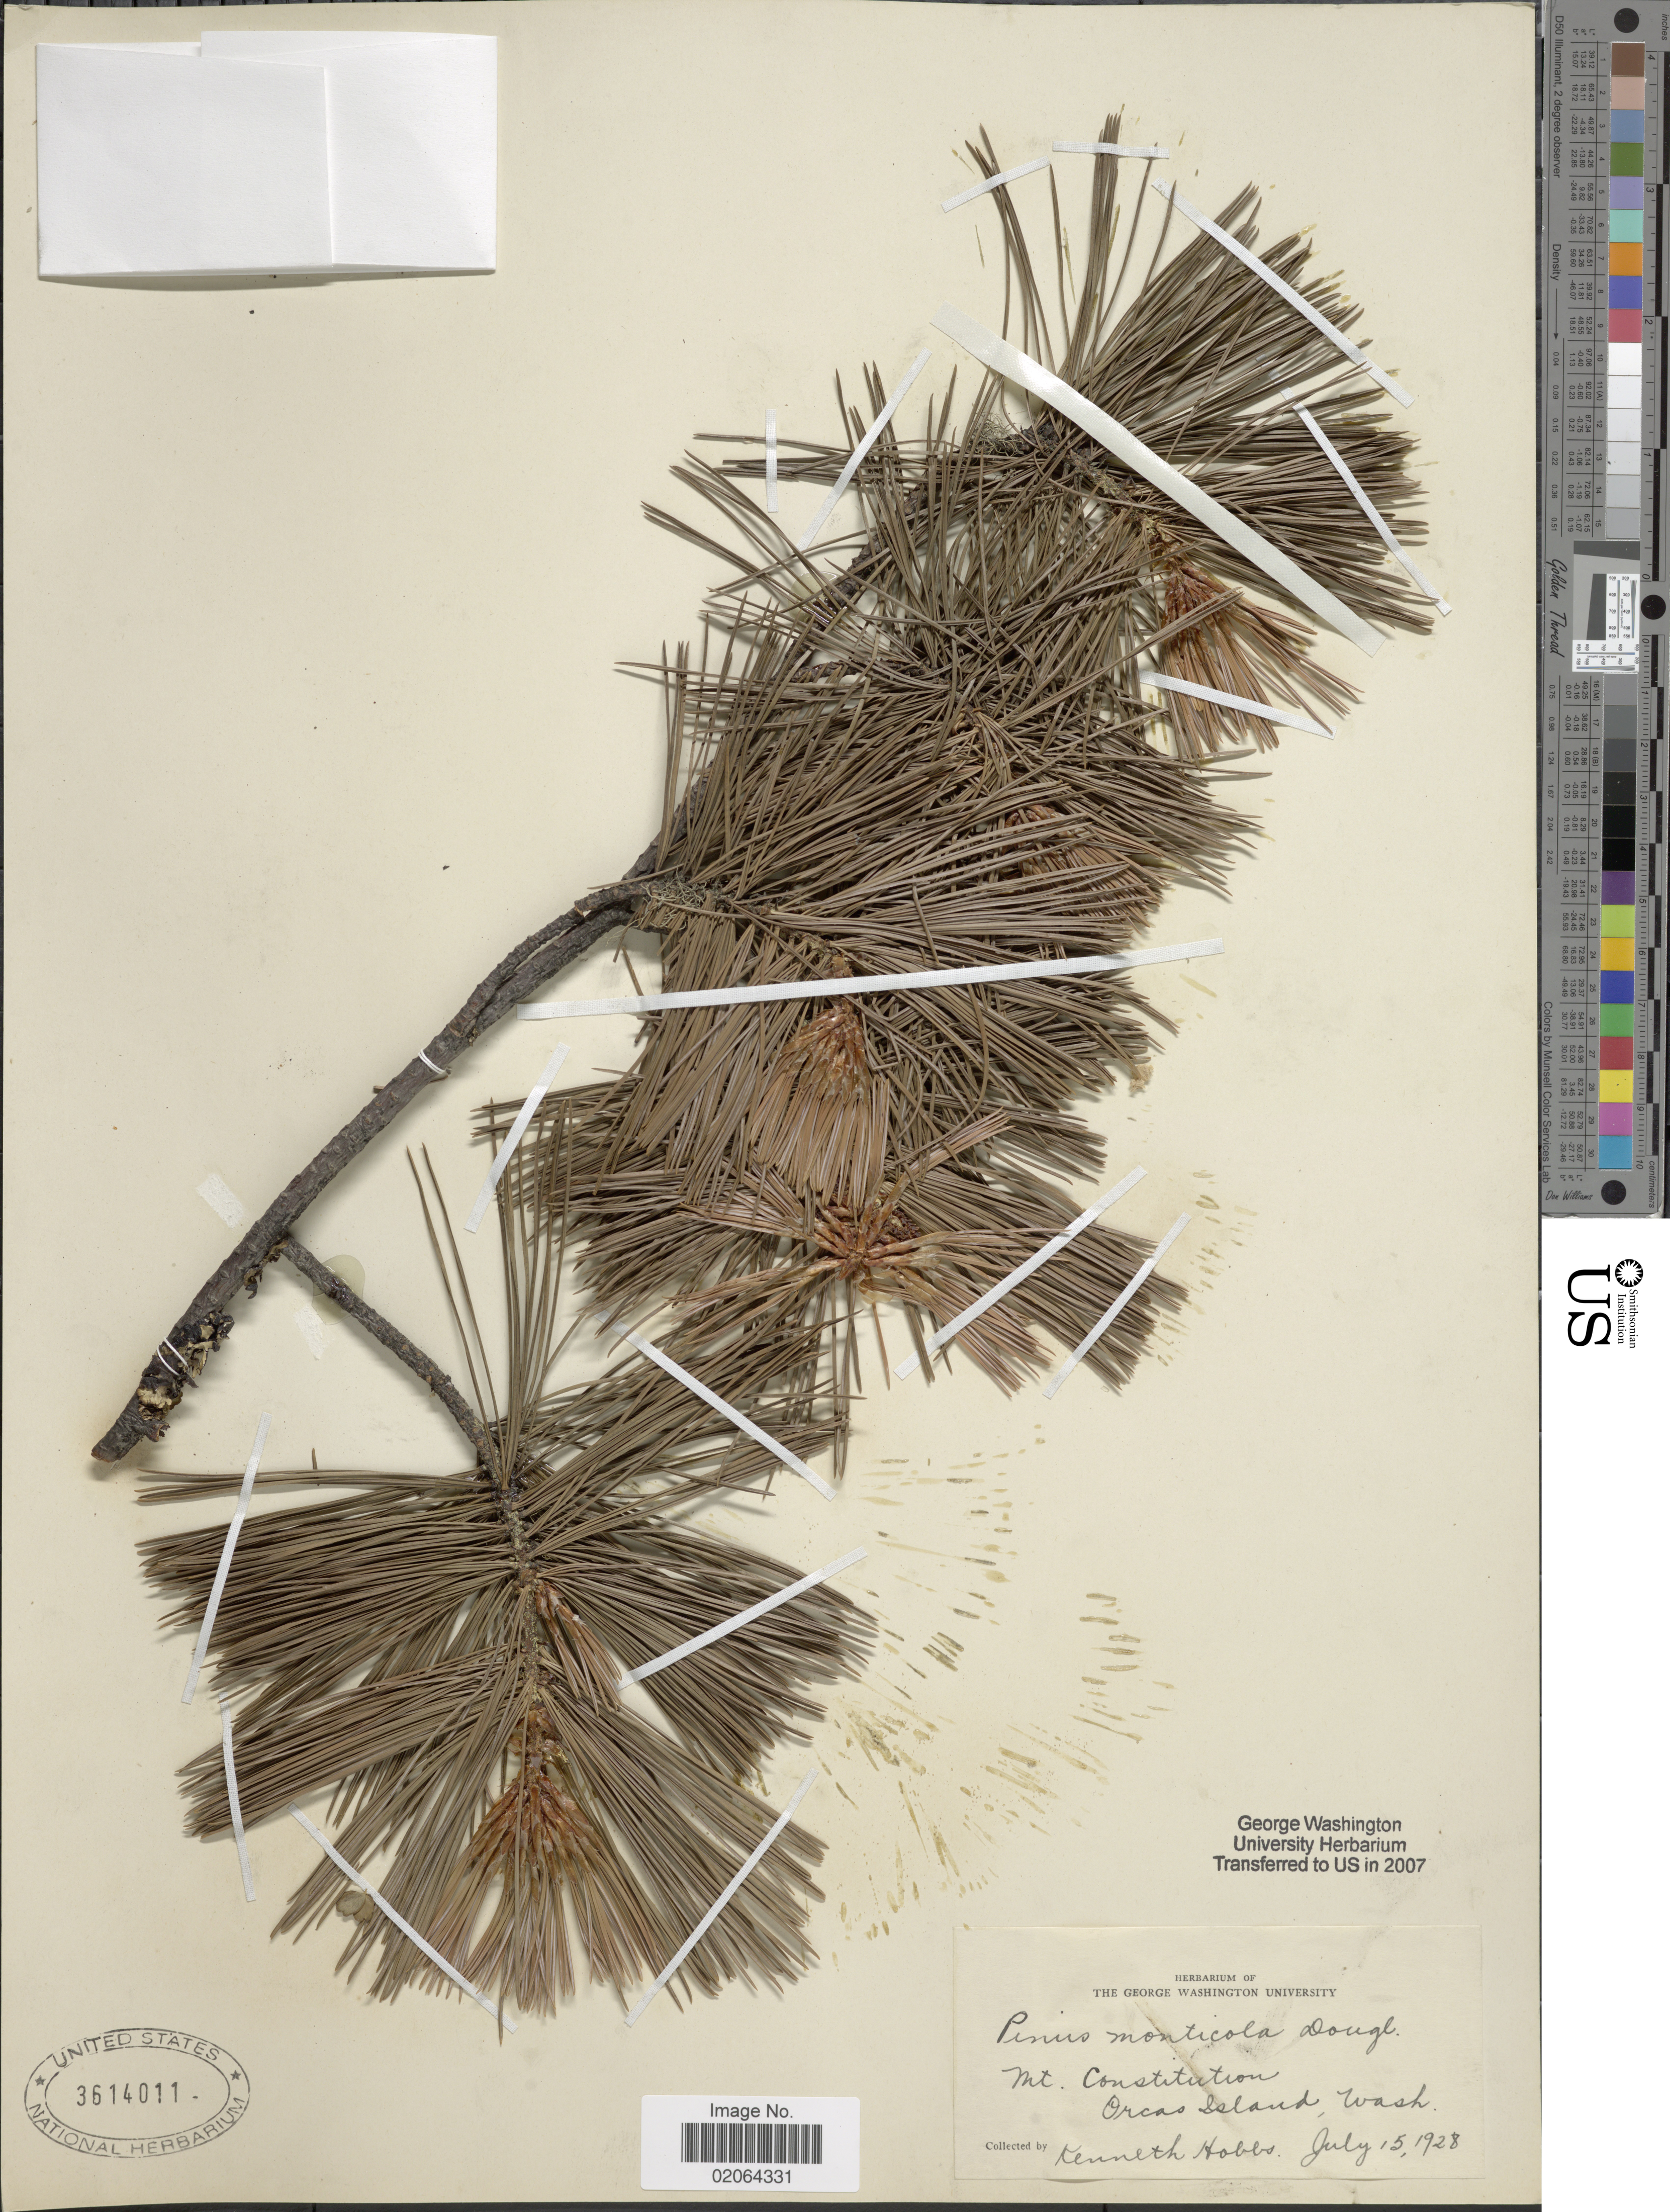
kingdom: Plantae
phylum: Tracheophyta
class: Pinopsida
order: Pinales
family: Pinaceae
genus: Pinus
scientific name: Pinus monticola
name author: Douglas ex D. Don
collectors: K. Hobbs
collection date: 1928-07-15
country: United States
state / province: Washington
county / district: San Juan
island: Orcas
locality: Mt. Constitution, Orcas Island, Wash.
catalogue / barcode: US 3614011